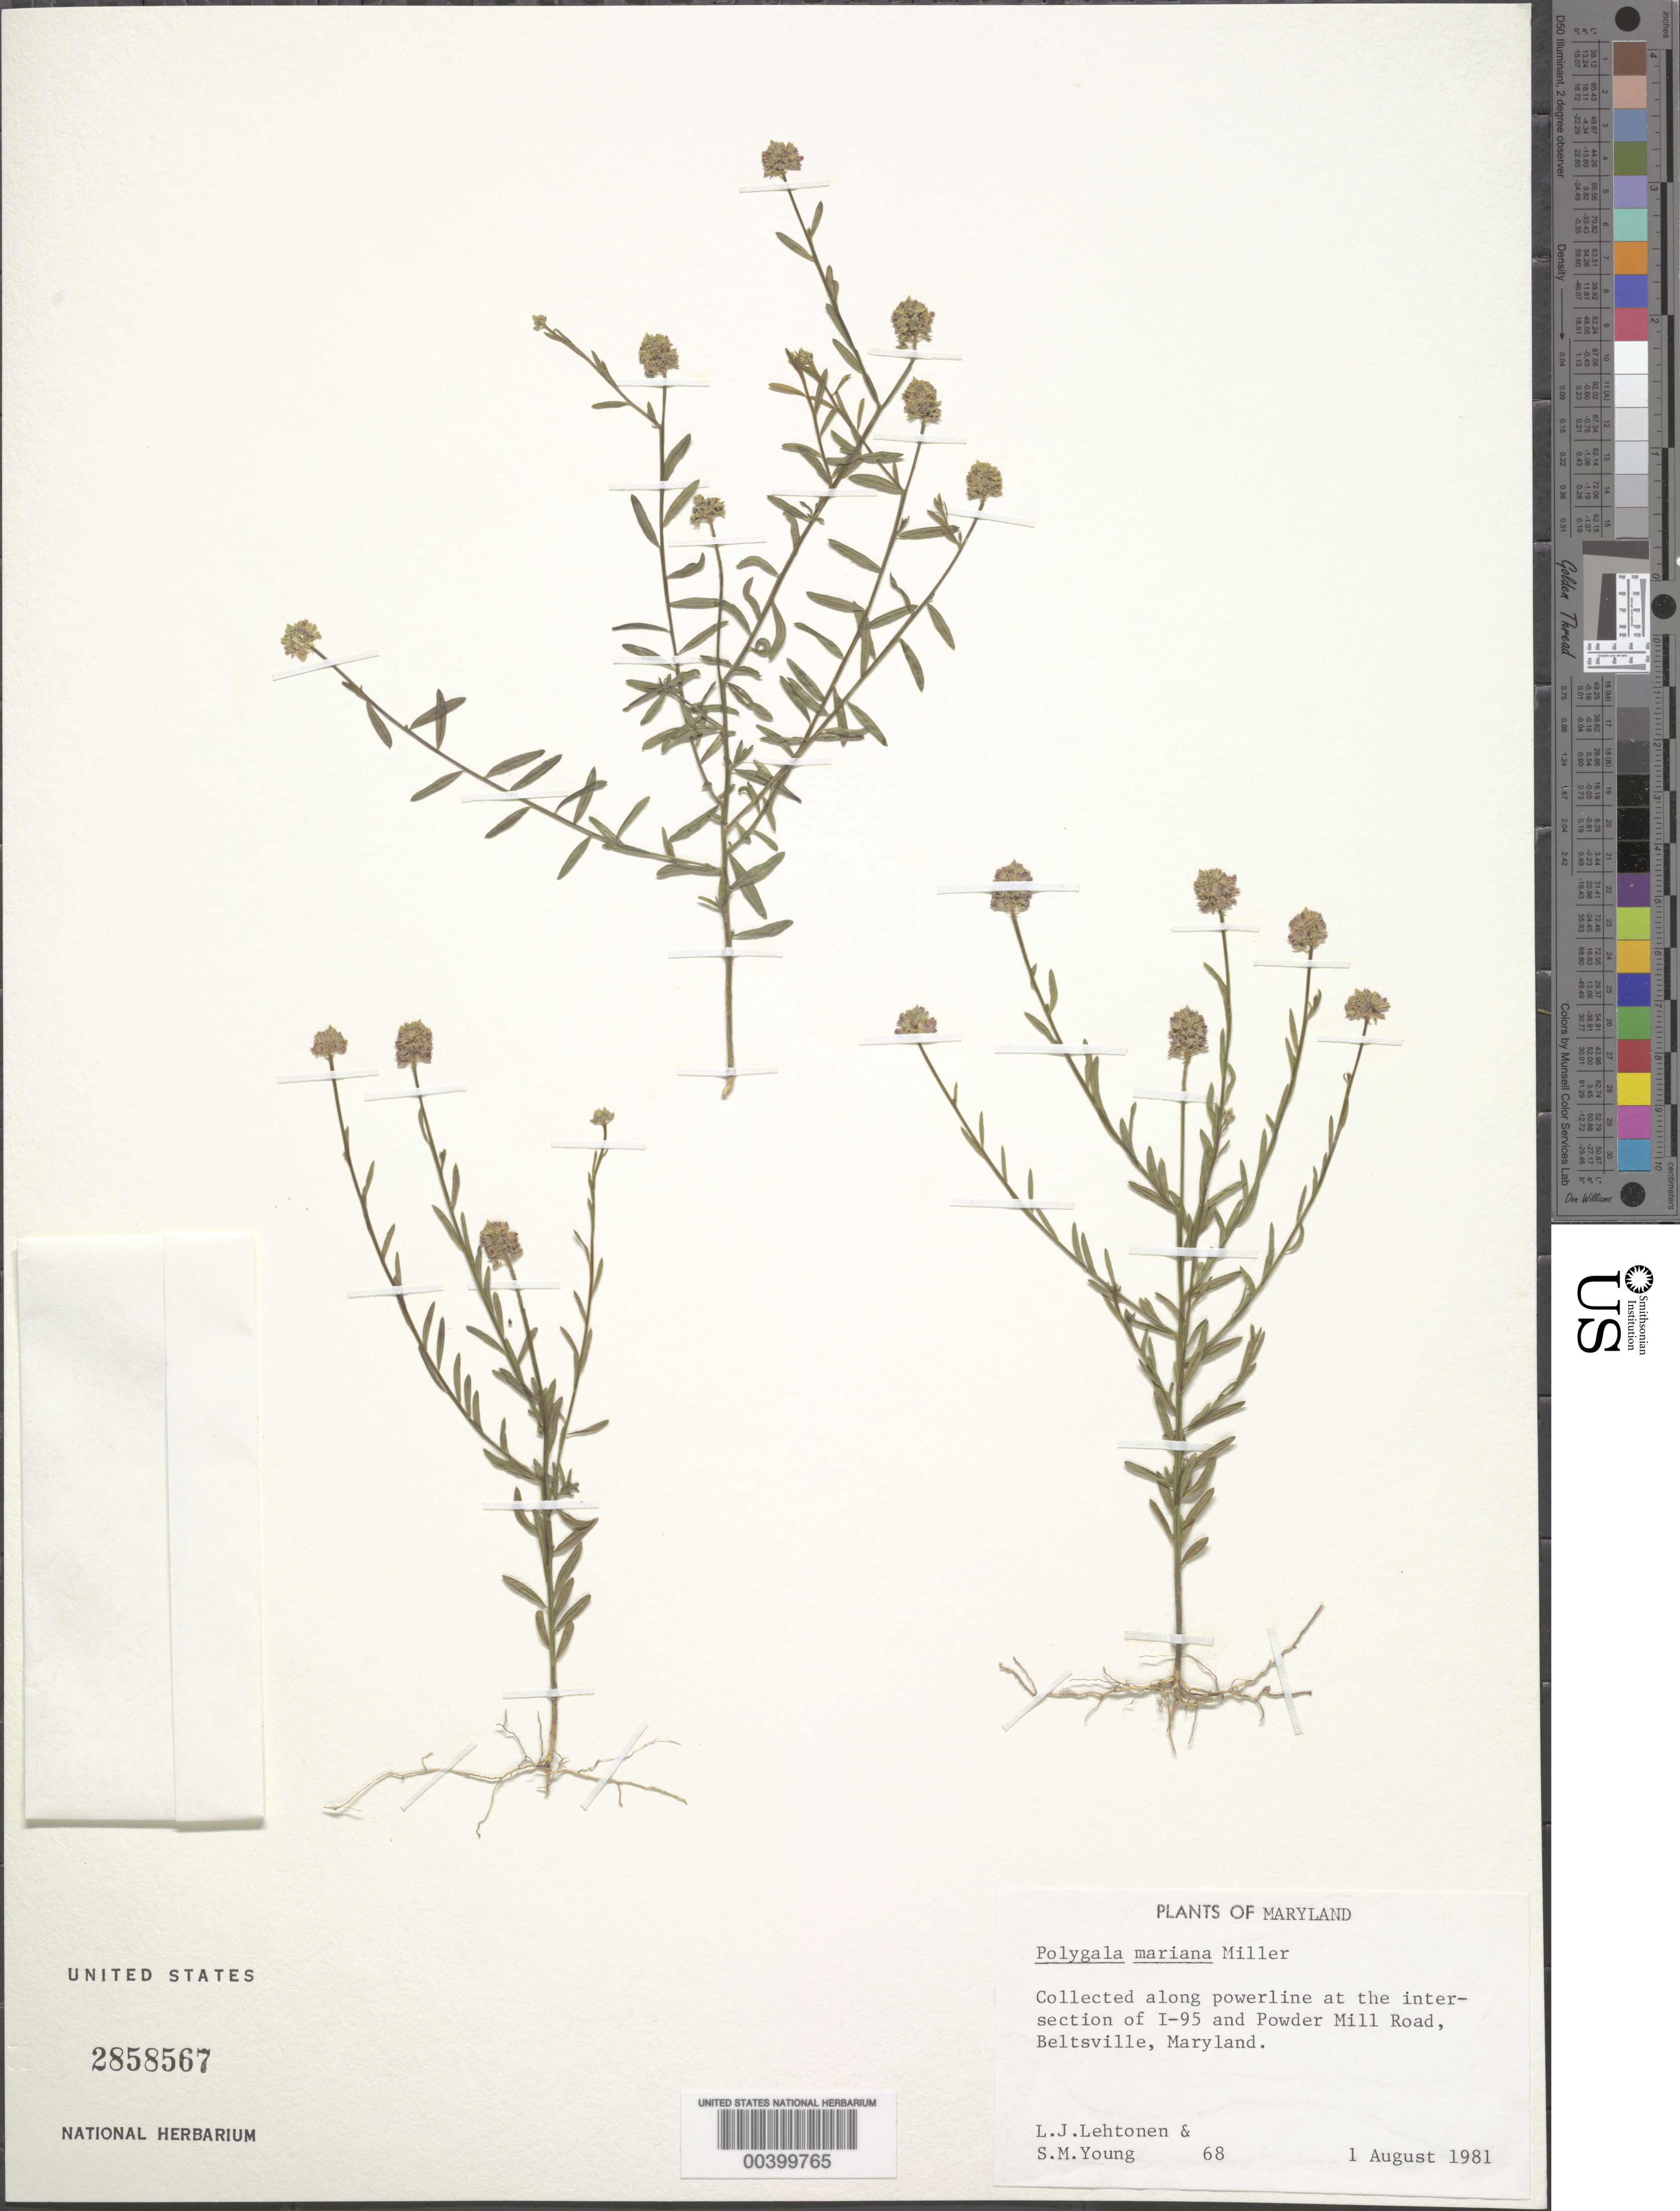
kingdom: Plantae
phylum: Tracheophyta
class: Magnoliopsida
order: Fabales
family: Polygalaceae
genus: Polygala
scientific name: Polygala mariana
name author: Mill.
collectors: L. Lehtonen & S. Young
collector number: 68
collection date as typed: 01 Aug 1981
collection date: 1981-08-01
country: United States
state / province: Maryland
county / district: Prince George's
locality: Intersection I-95 and Powder Mill road, Beltsville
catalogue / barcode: US 2858567